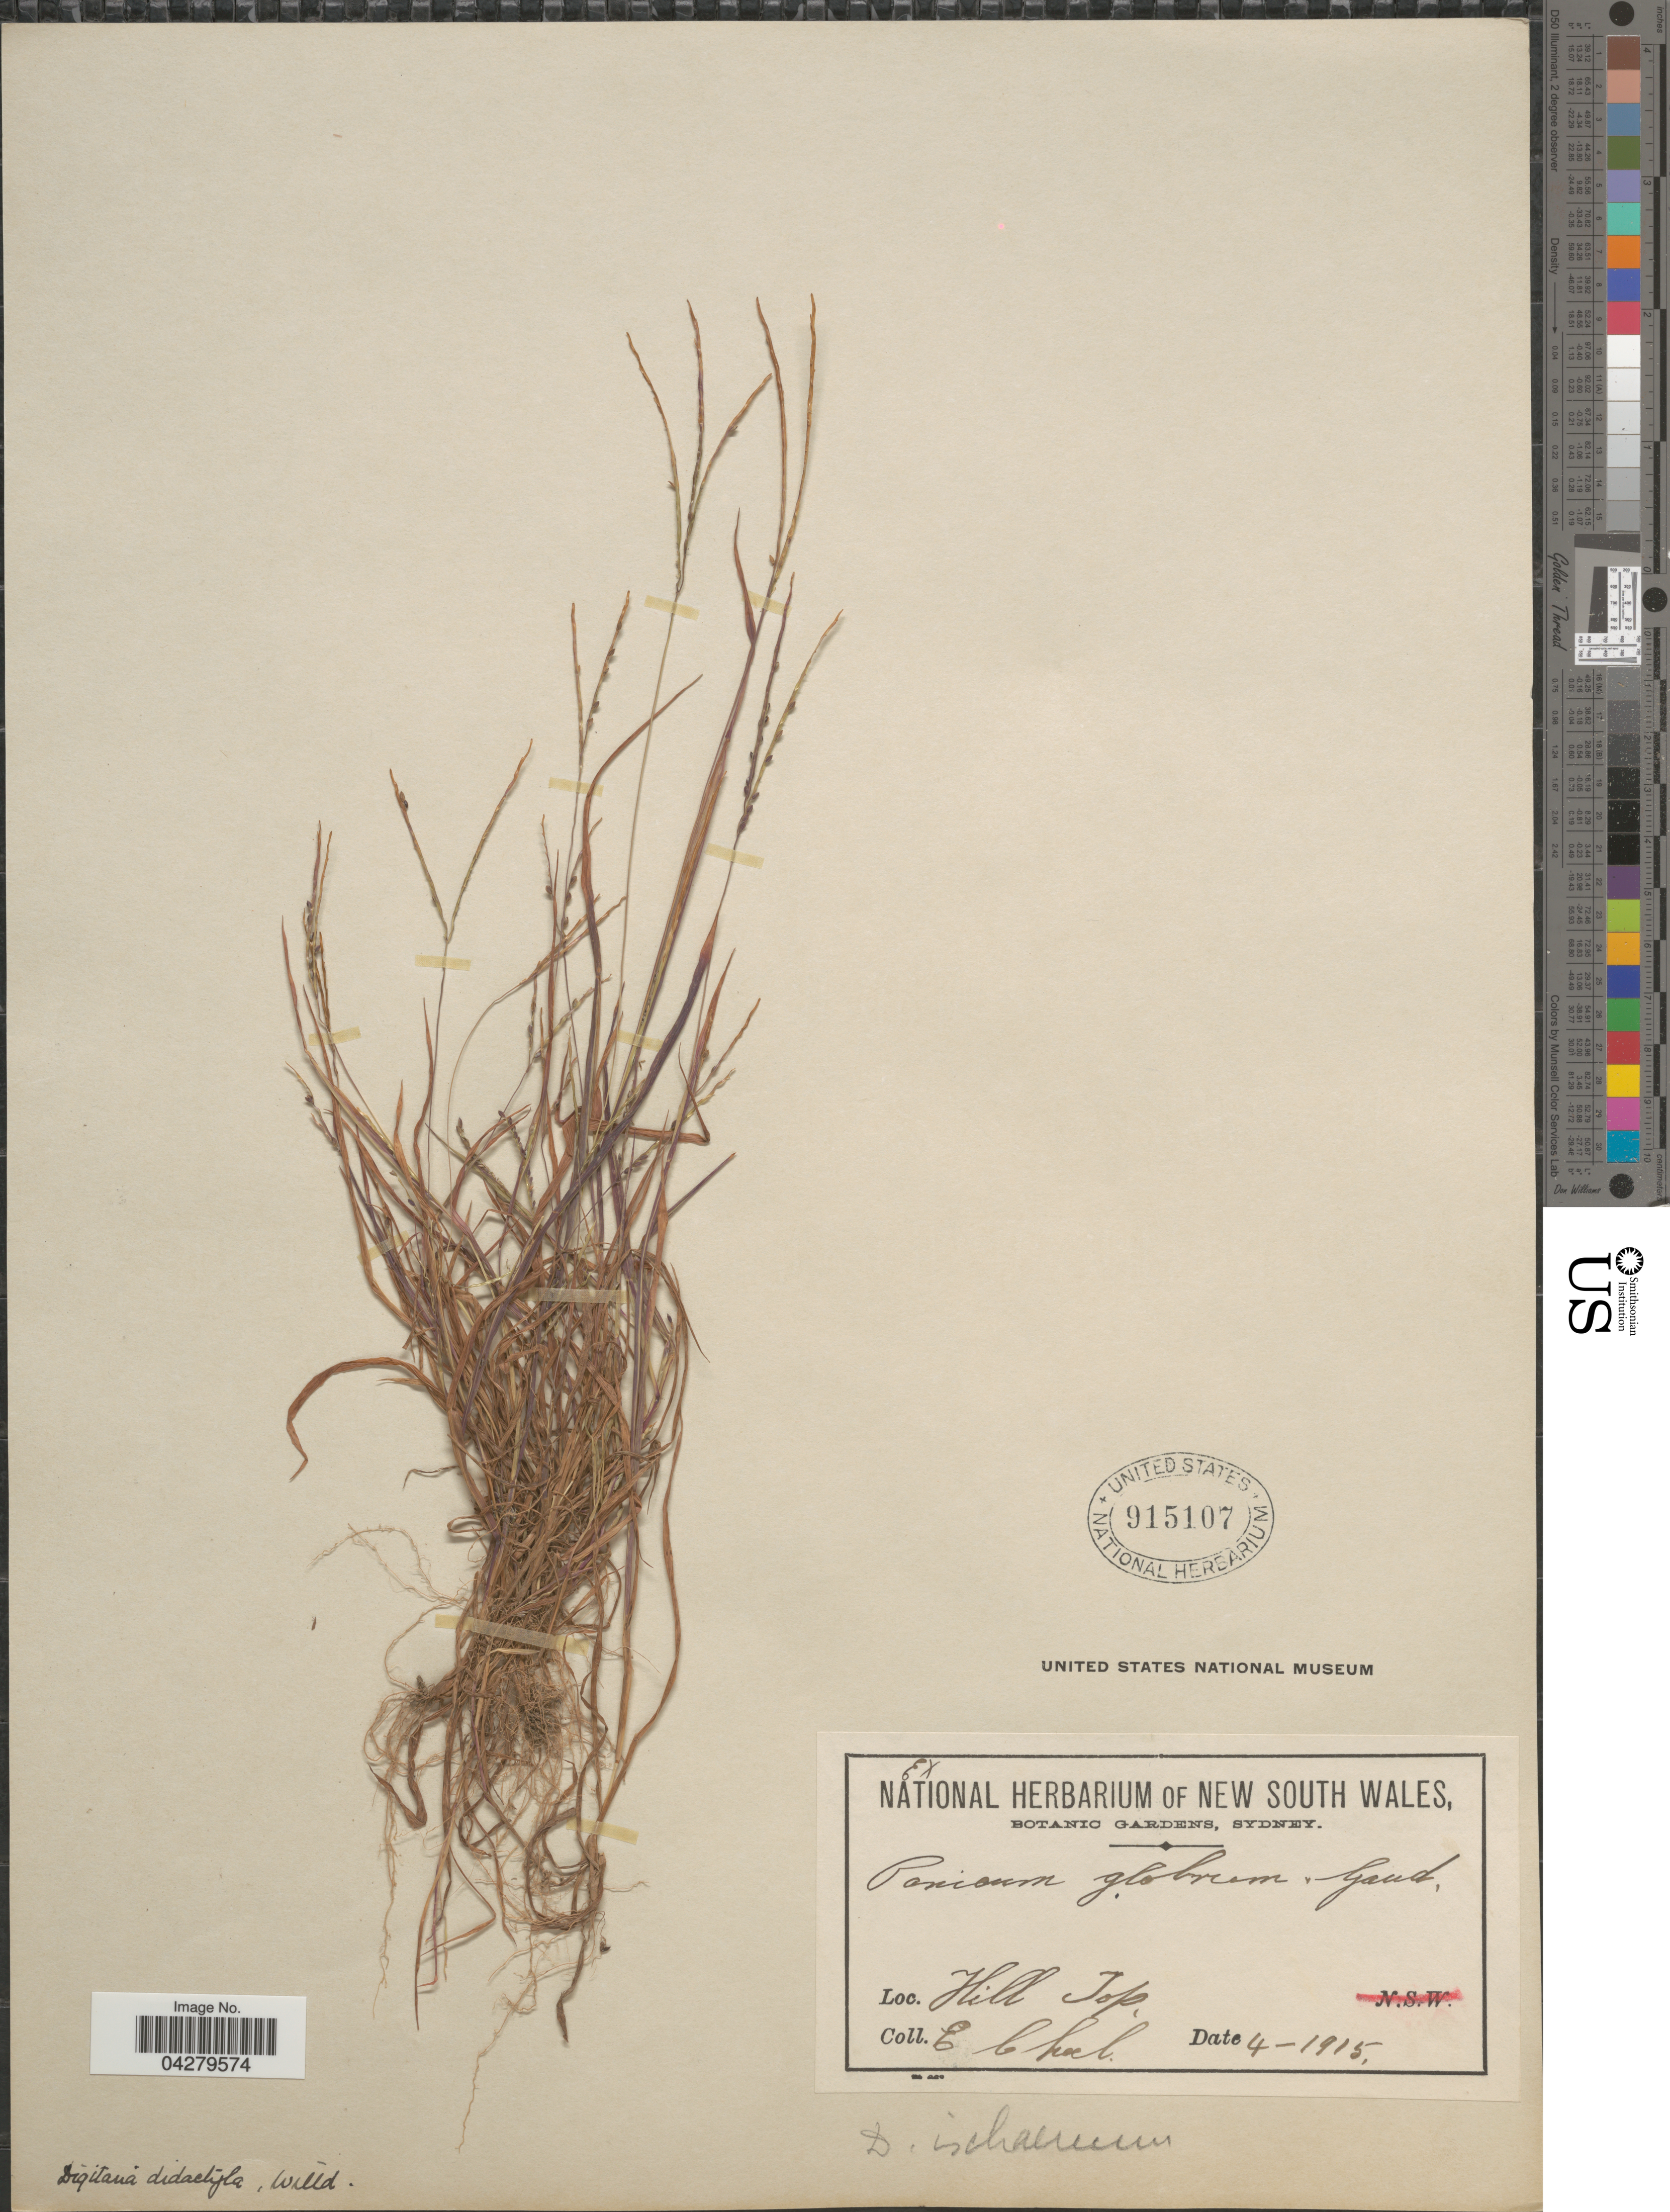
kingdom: Plantae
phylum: Tracheophyta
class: Liliopsida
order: Poales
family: Poaceae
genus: Digitaria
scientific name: Digitaria ischaemum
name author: (Schreber) Schreber ex Muhl.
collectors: E. Cheel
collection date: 1915-04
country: Australia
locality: Hill Top.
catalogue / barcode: US 915107